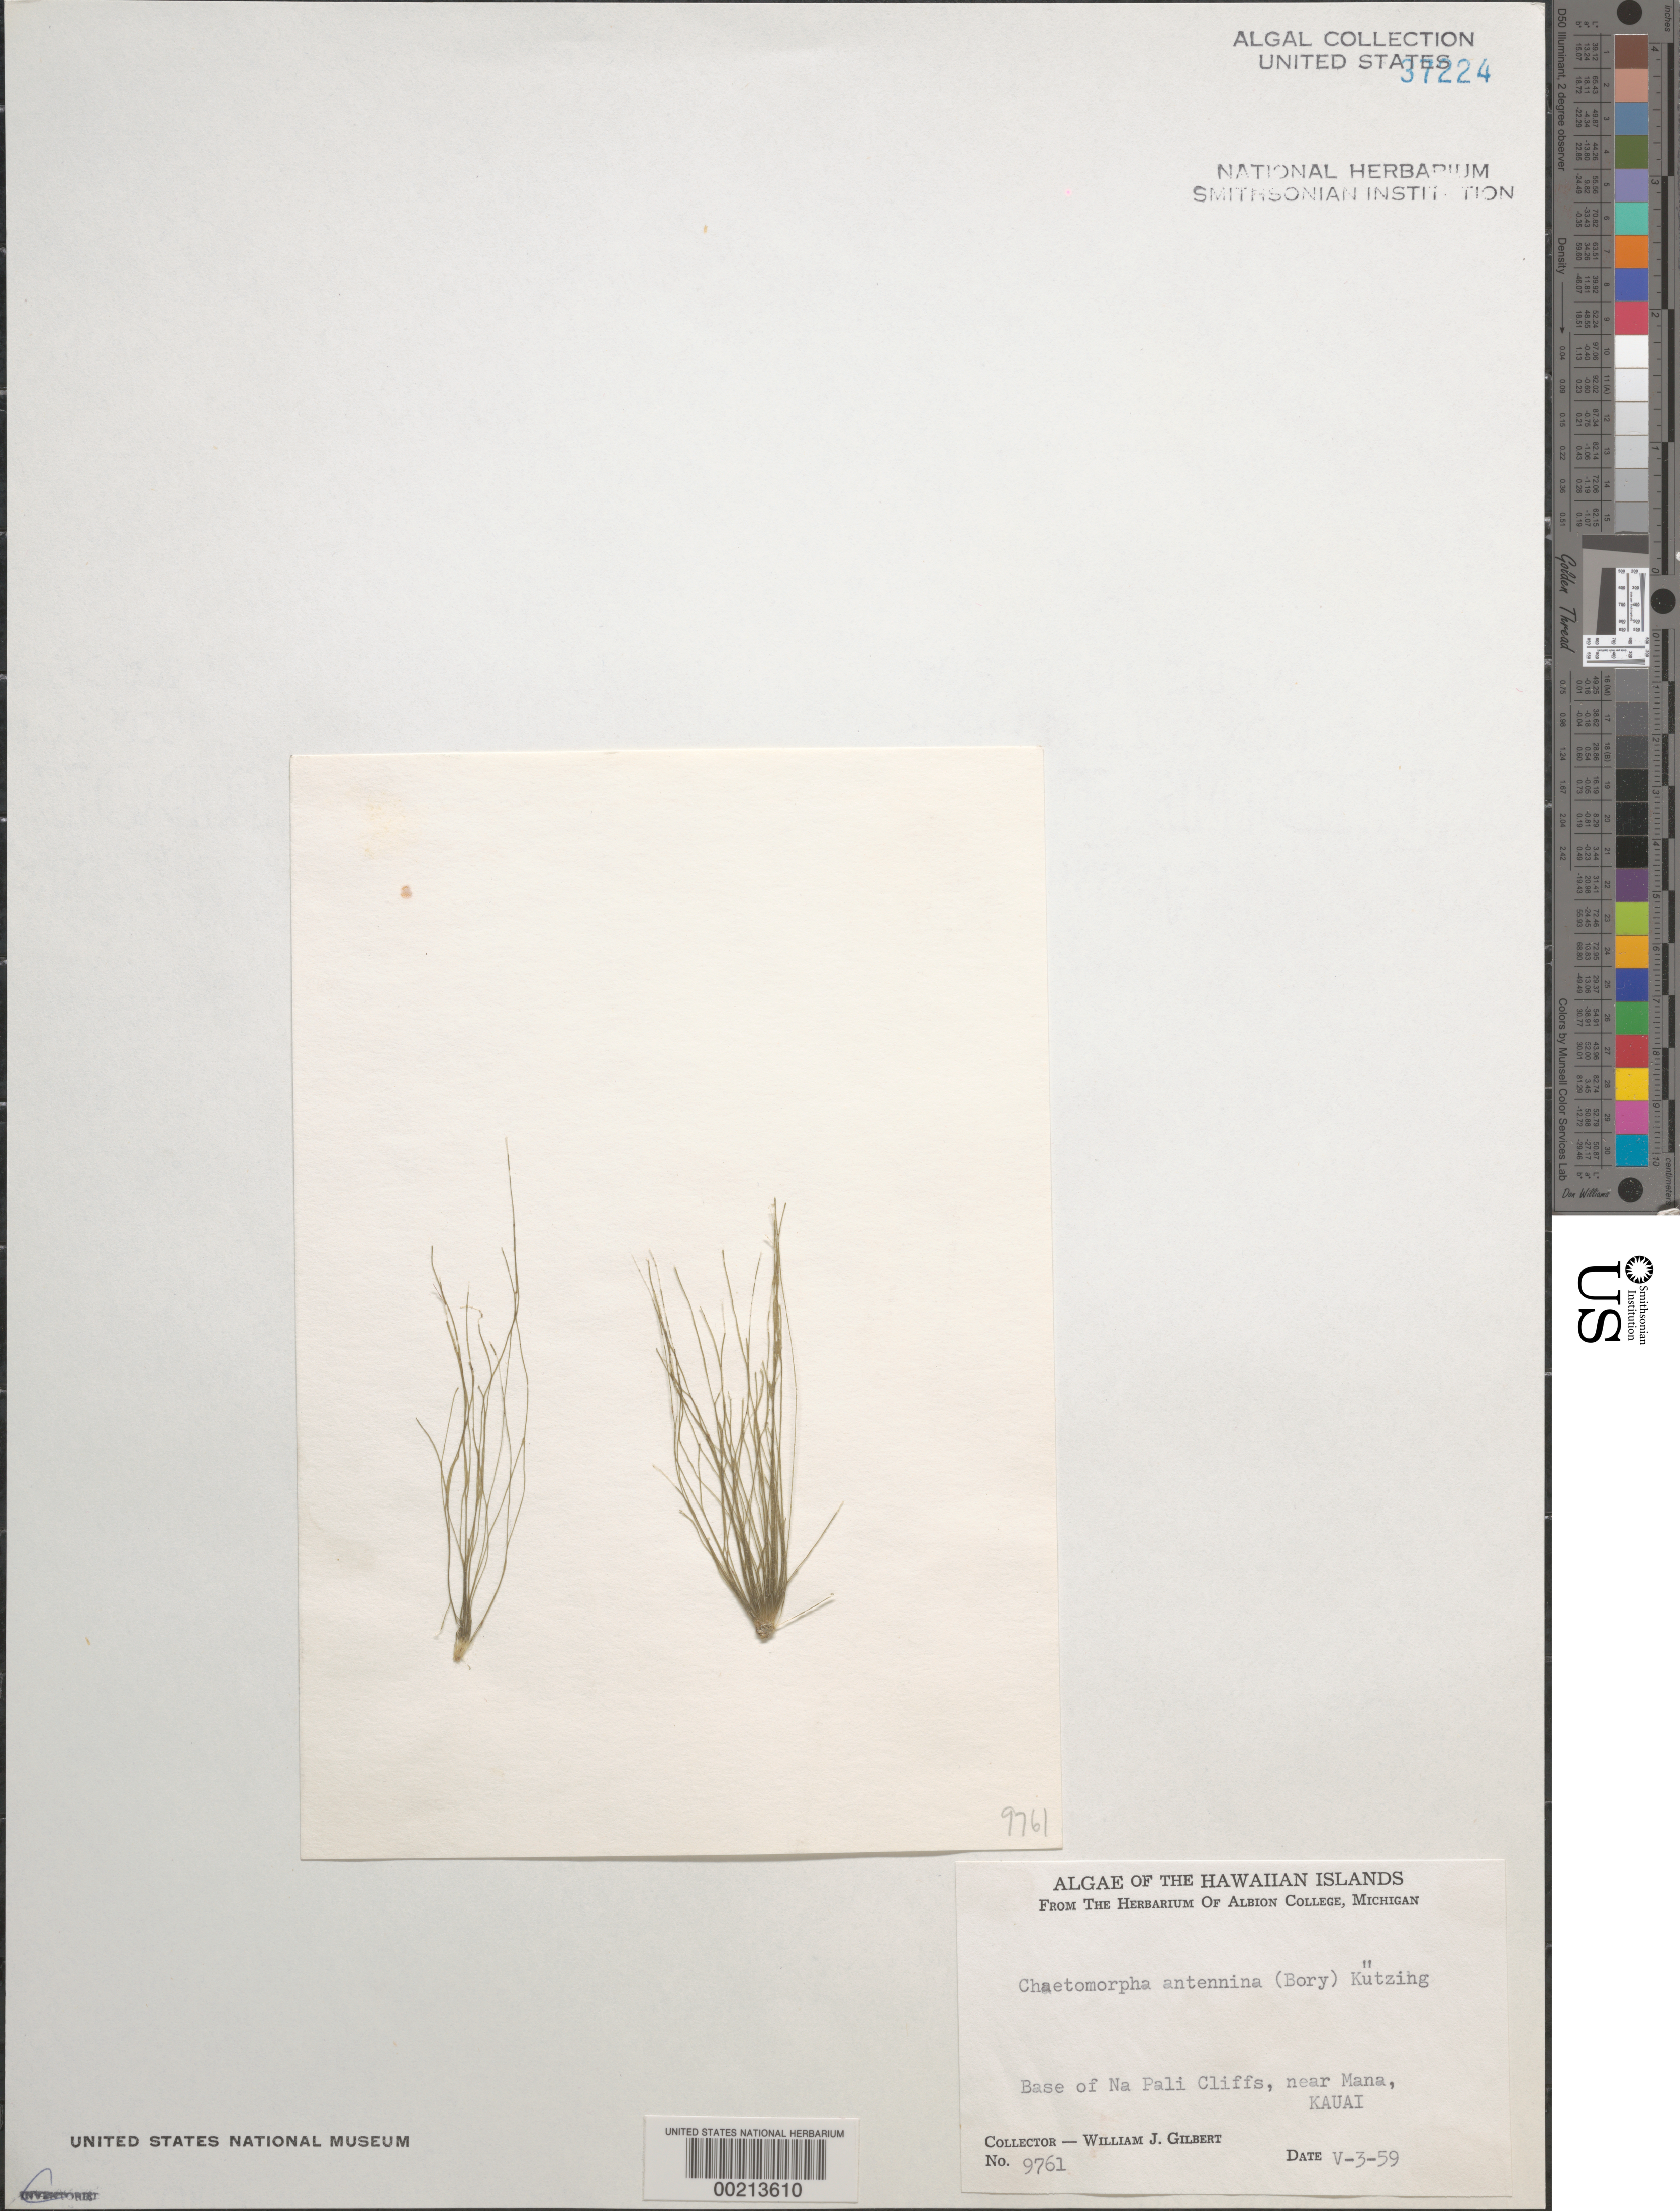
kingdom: Plantae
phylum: Chlorophyta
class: Ulvophyceae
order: Cladophorales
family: Cladophoraceae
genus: Chaetomorpha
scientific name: Chaetomorpha antennina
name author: (Bory) Kütz.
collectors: W. J. Gilbert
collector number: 9761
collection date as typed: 03 May 1959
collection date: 1959-05-03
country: United States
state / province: Hawaii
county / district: Kaui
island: Kaua'i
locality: Na Pali cliffs base, near Mana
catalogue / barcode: US 37224